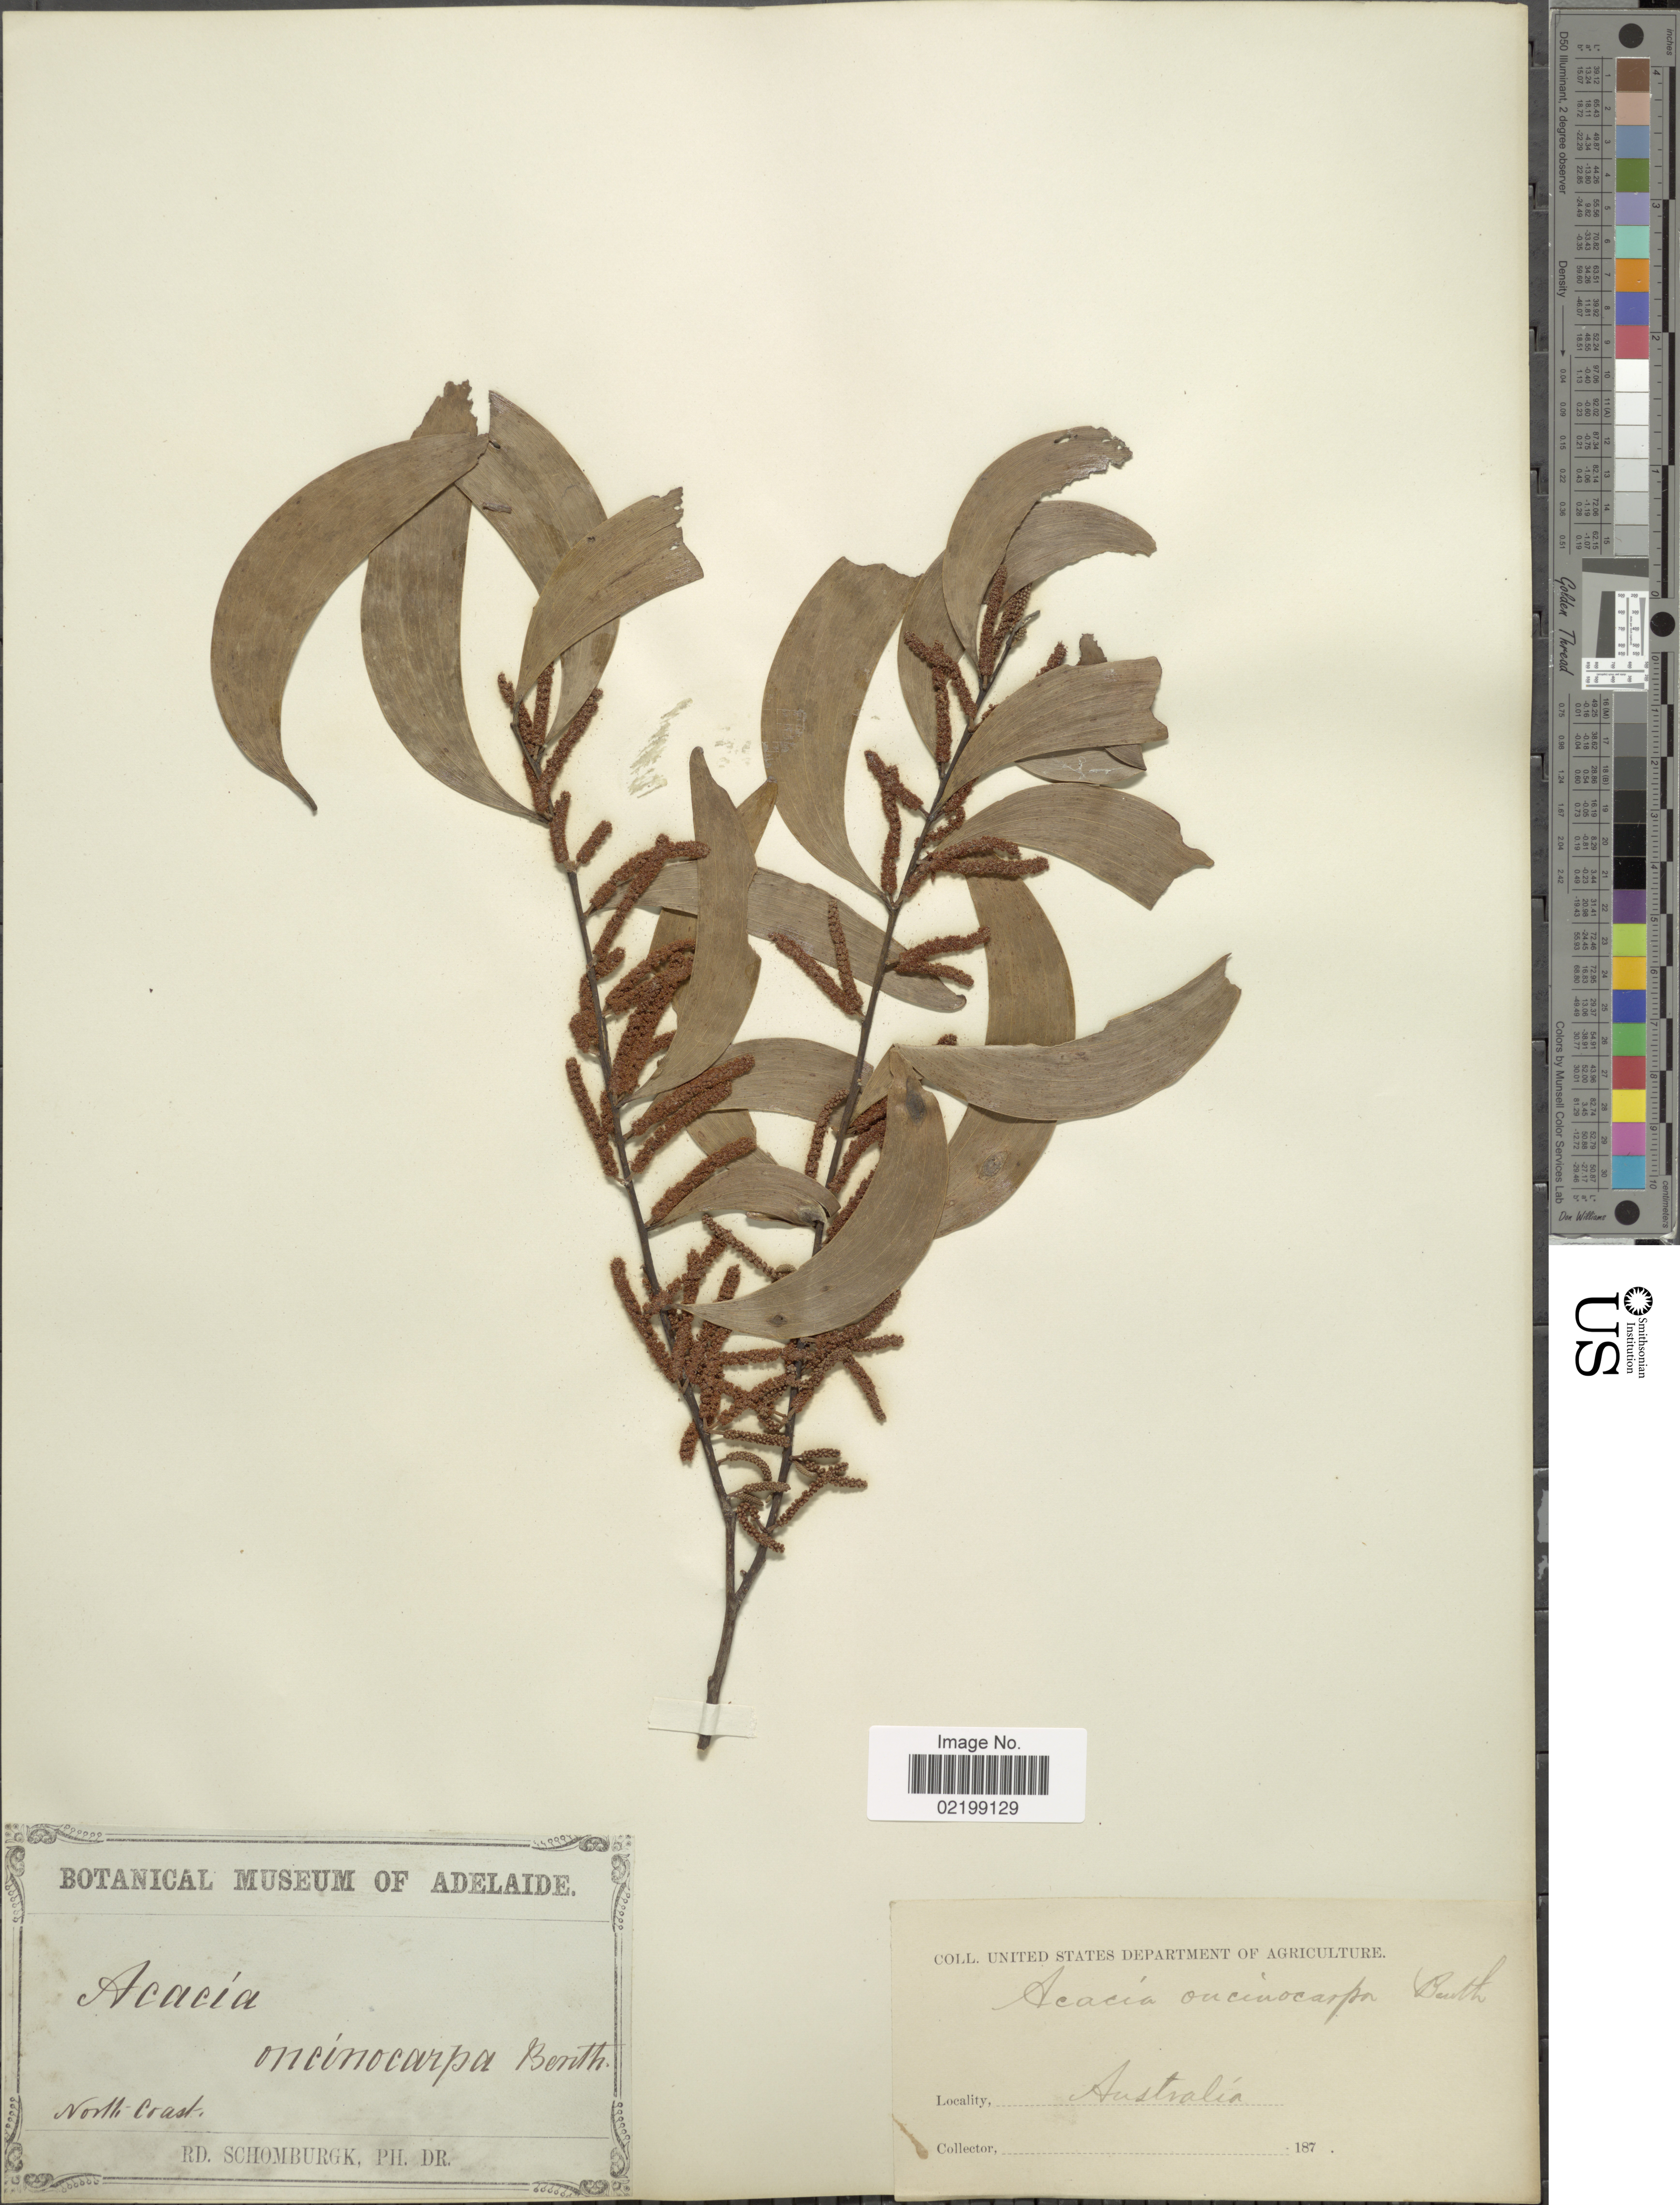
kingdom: Plantae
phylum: Tracheophyta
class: Magnoliopsida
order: Fabales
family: Fabaceae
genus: Acacia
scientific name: Acacia oncinocarpa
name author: Benth.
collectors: M. R. Schomburgk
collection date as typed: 187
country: Australia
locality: North Coast